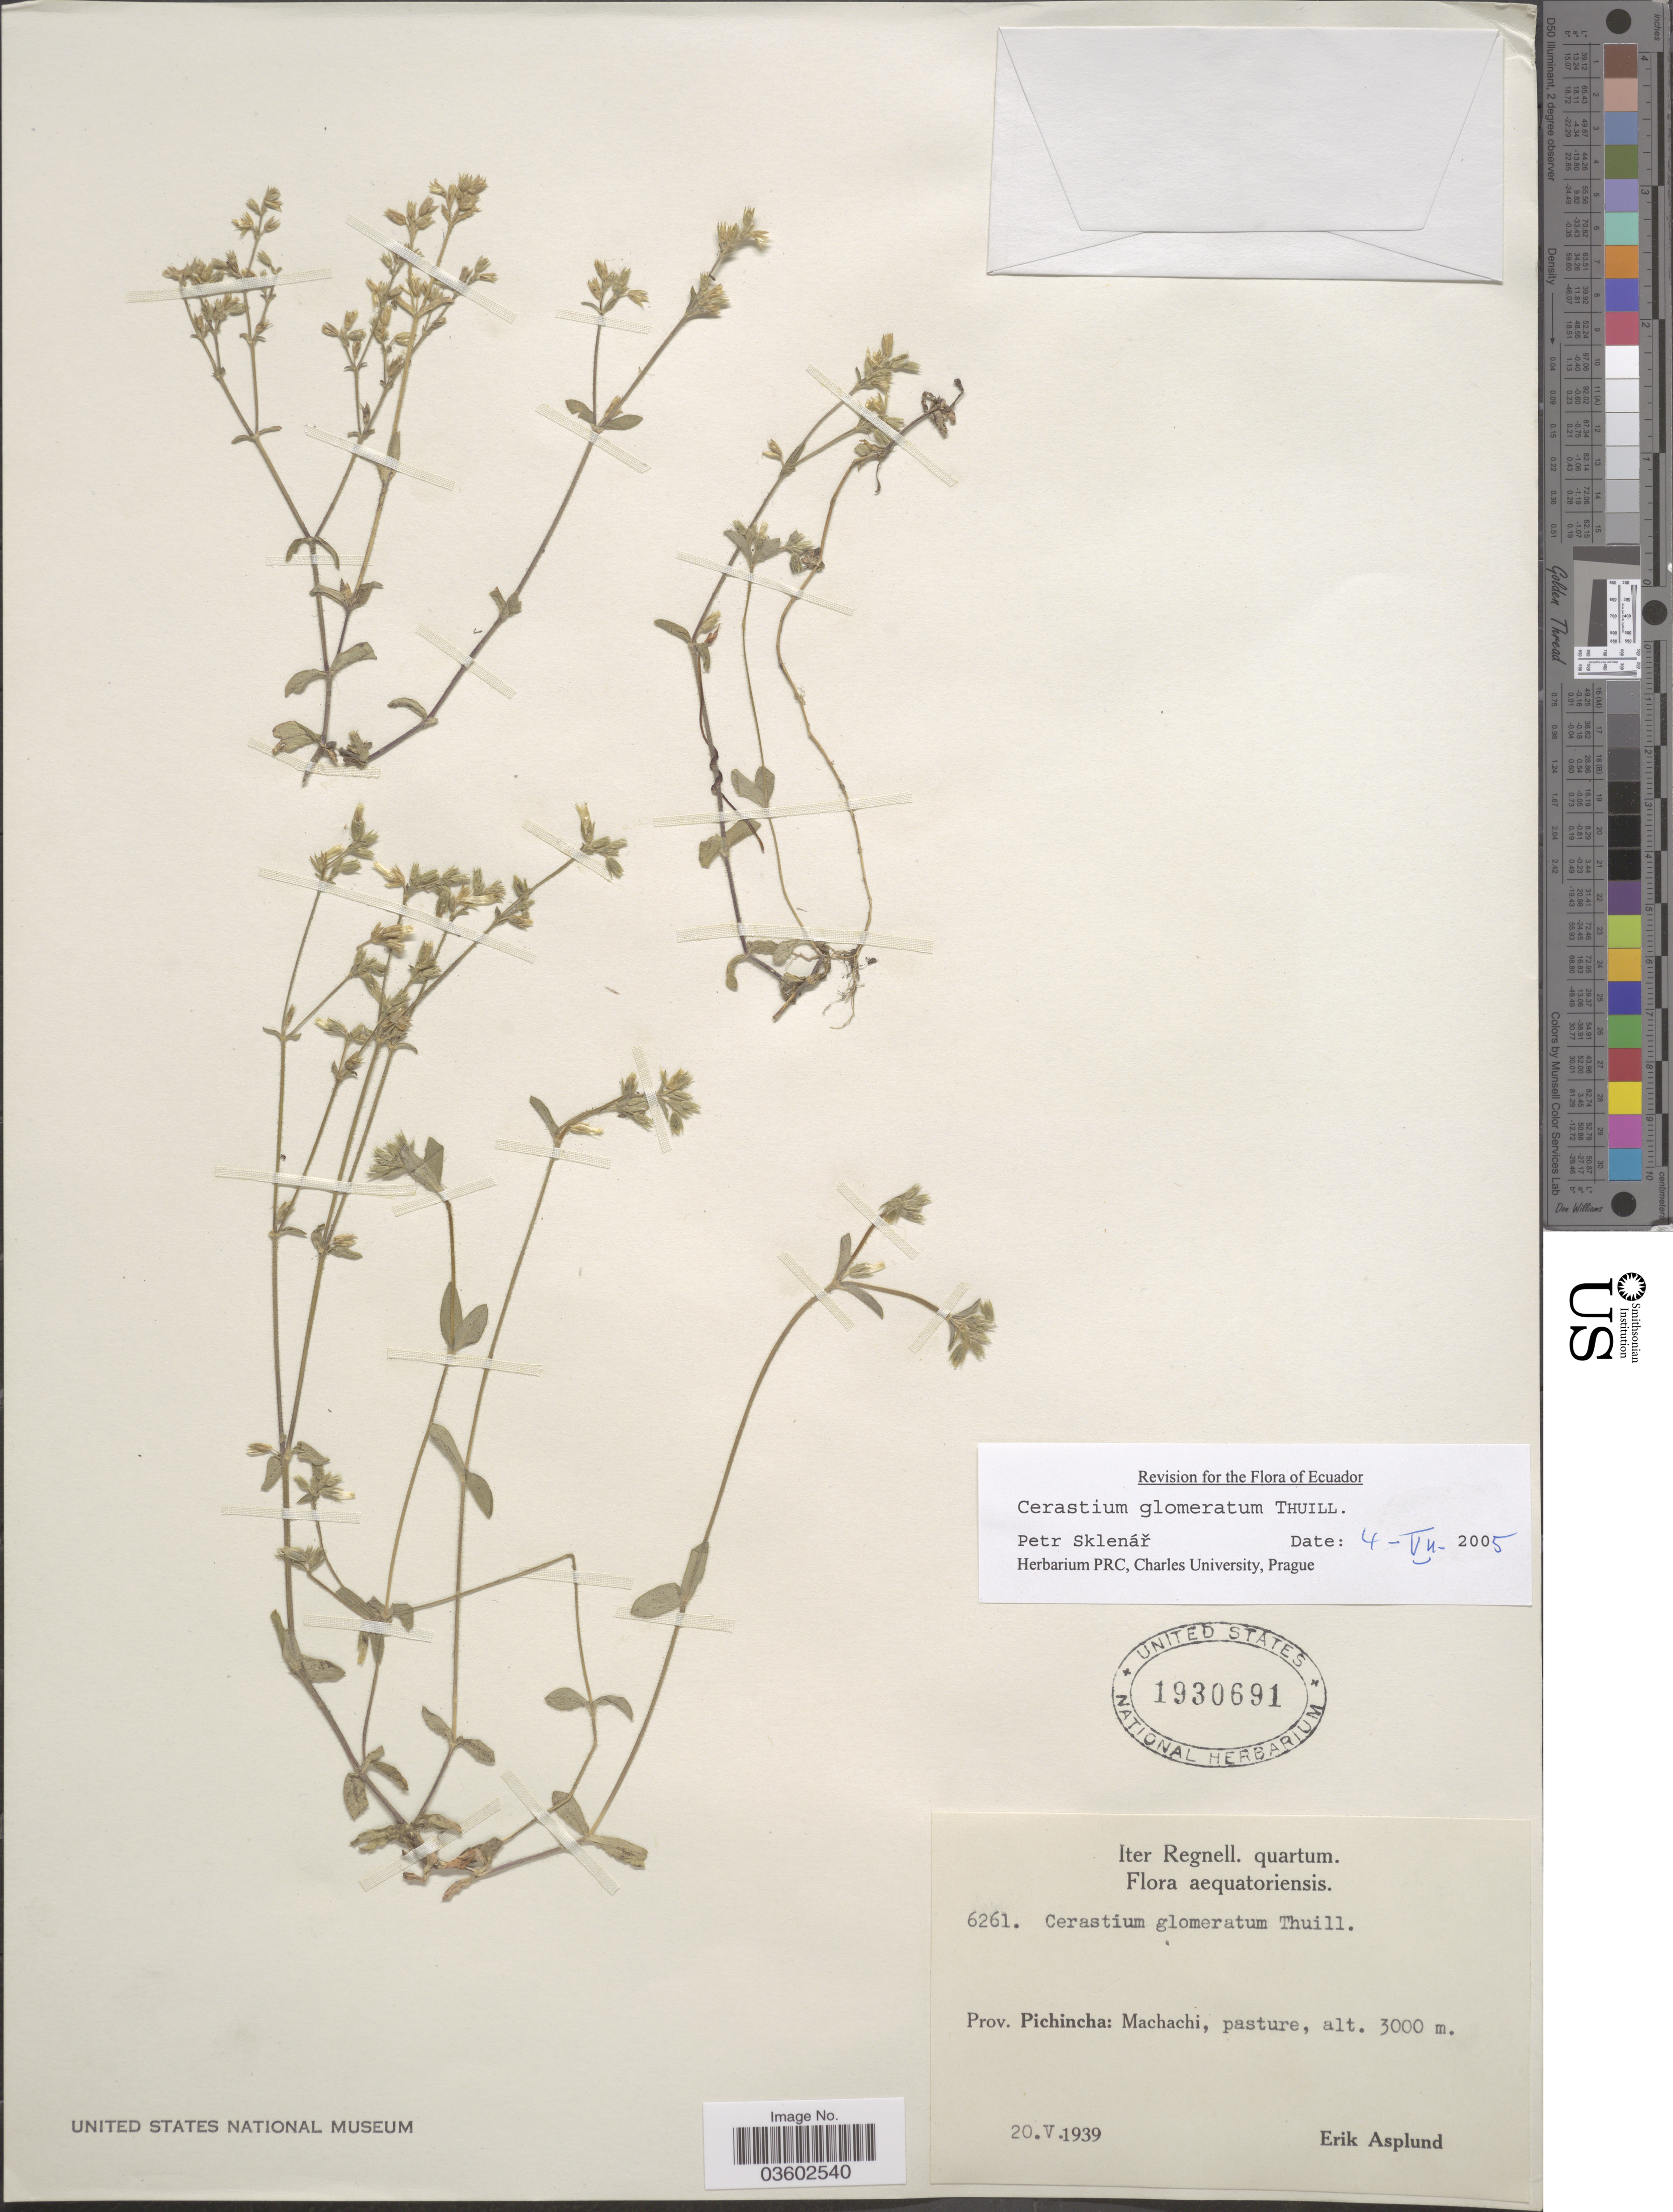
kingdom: Plantae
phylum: Tracheophyta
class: Magnoliopsida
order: Caryophyllales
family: Caryophyllaceae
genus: Cerastium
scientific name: Cerastium glomeratum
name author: Thuill.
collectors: E. Asplund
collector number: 6261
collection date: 1939-05-20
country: Ecuador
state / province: Pichincha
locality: Machachi.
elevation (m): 3000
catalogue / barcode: US 1930691